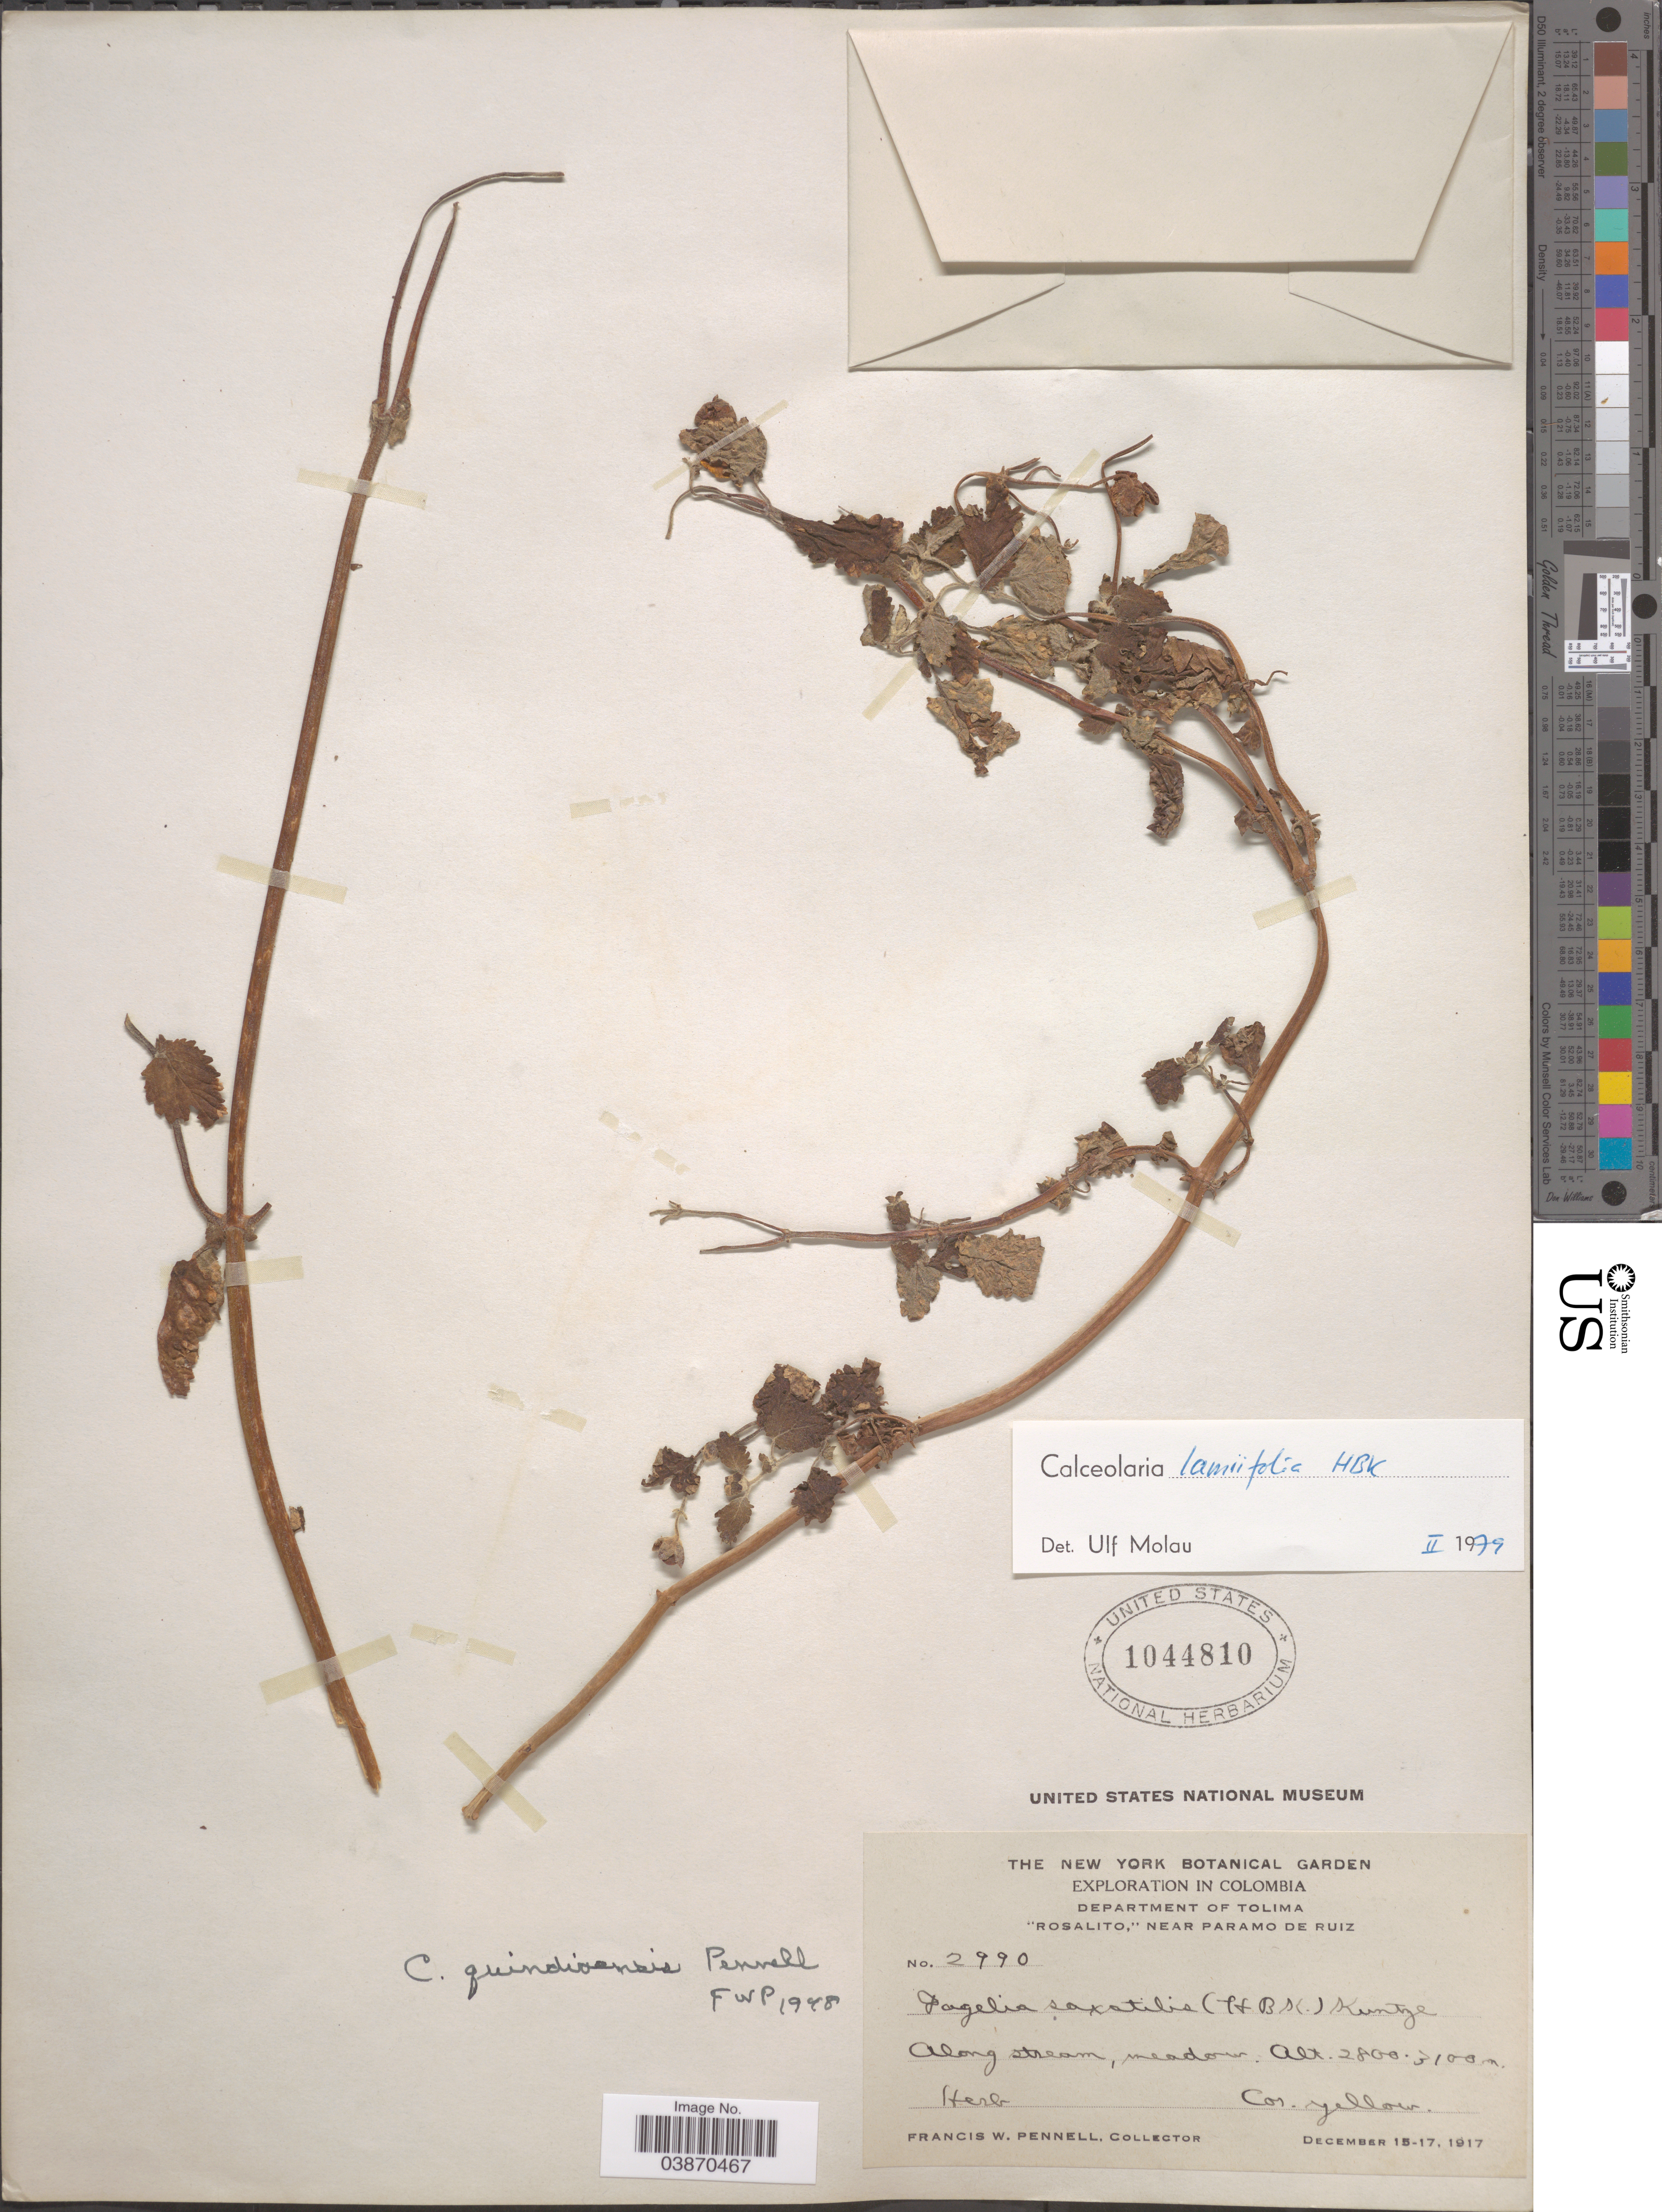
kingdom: Plantae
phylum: Tracheophyta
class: Magnoliopsida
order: Lamiales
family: Calceolariaceae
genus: Calceolaria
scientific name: Calceolaria lamiifolia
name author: Kunth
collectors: F. W. Pennell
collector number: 2990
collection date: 1917-12-15/1917-12-17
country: Colombia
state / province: Tolima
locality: Department of Tolima, 'Rosalito,' near Paramo de Ruiz.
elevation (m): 2800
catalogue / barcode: US 1044810